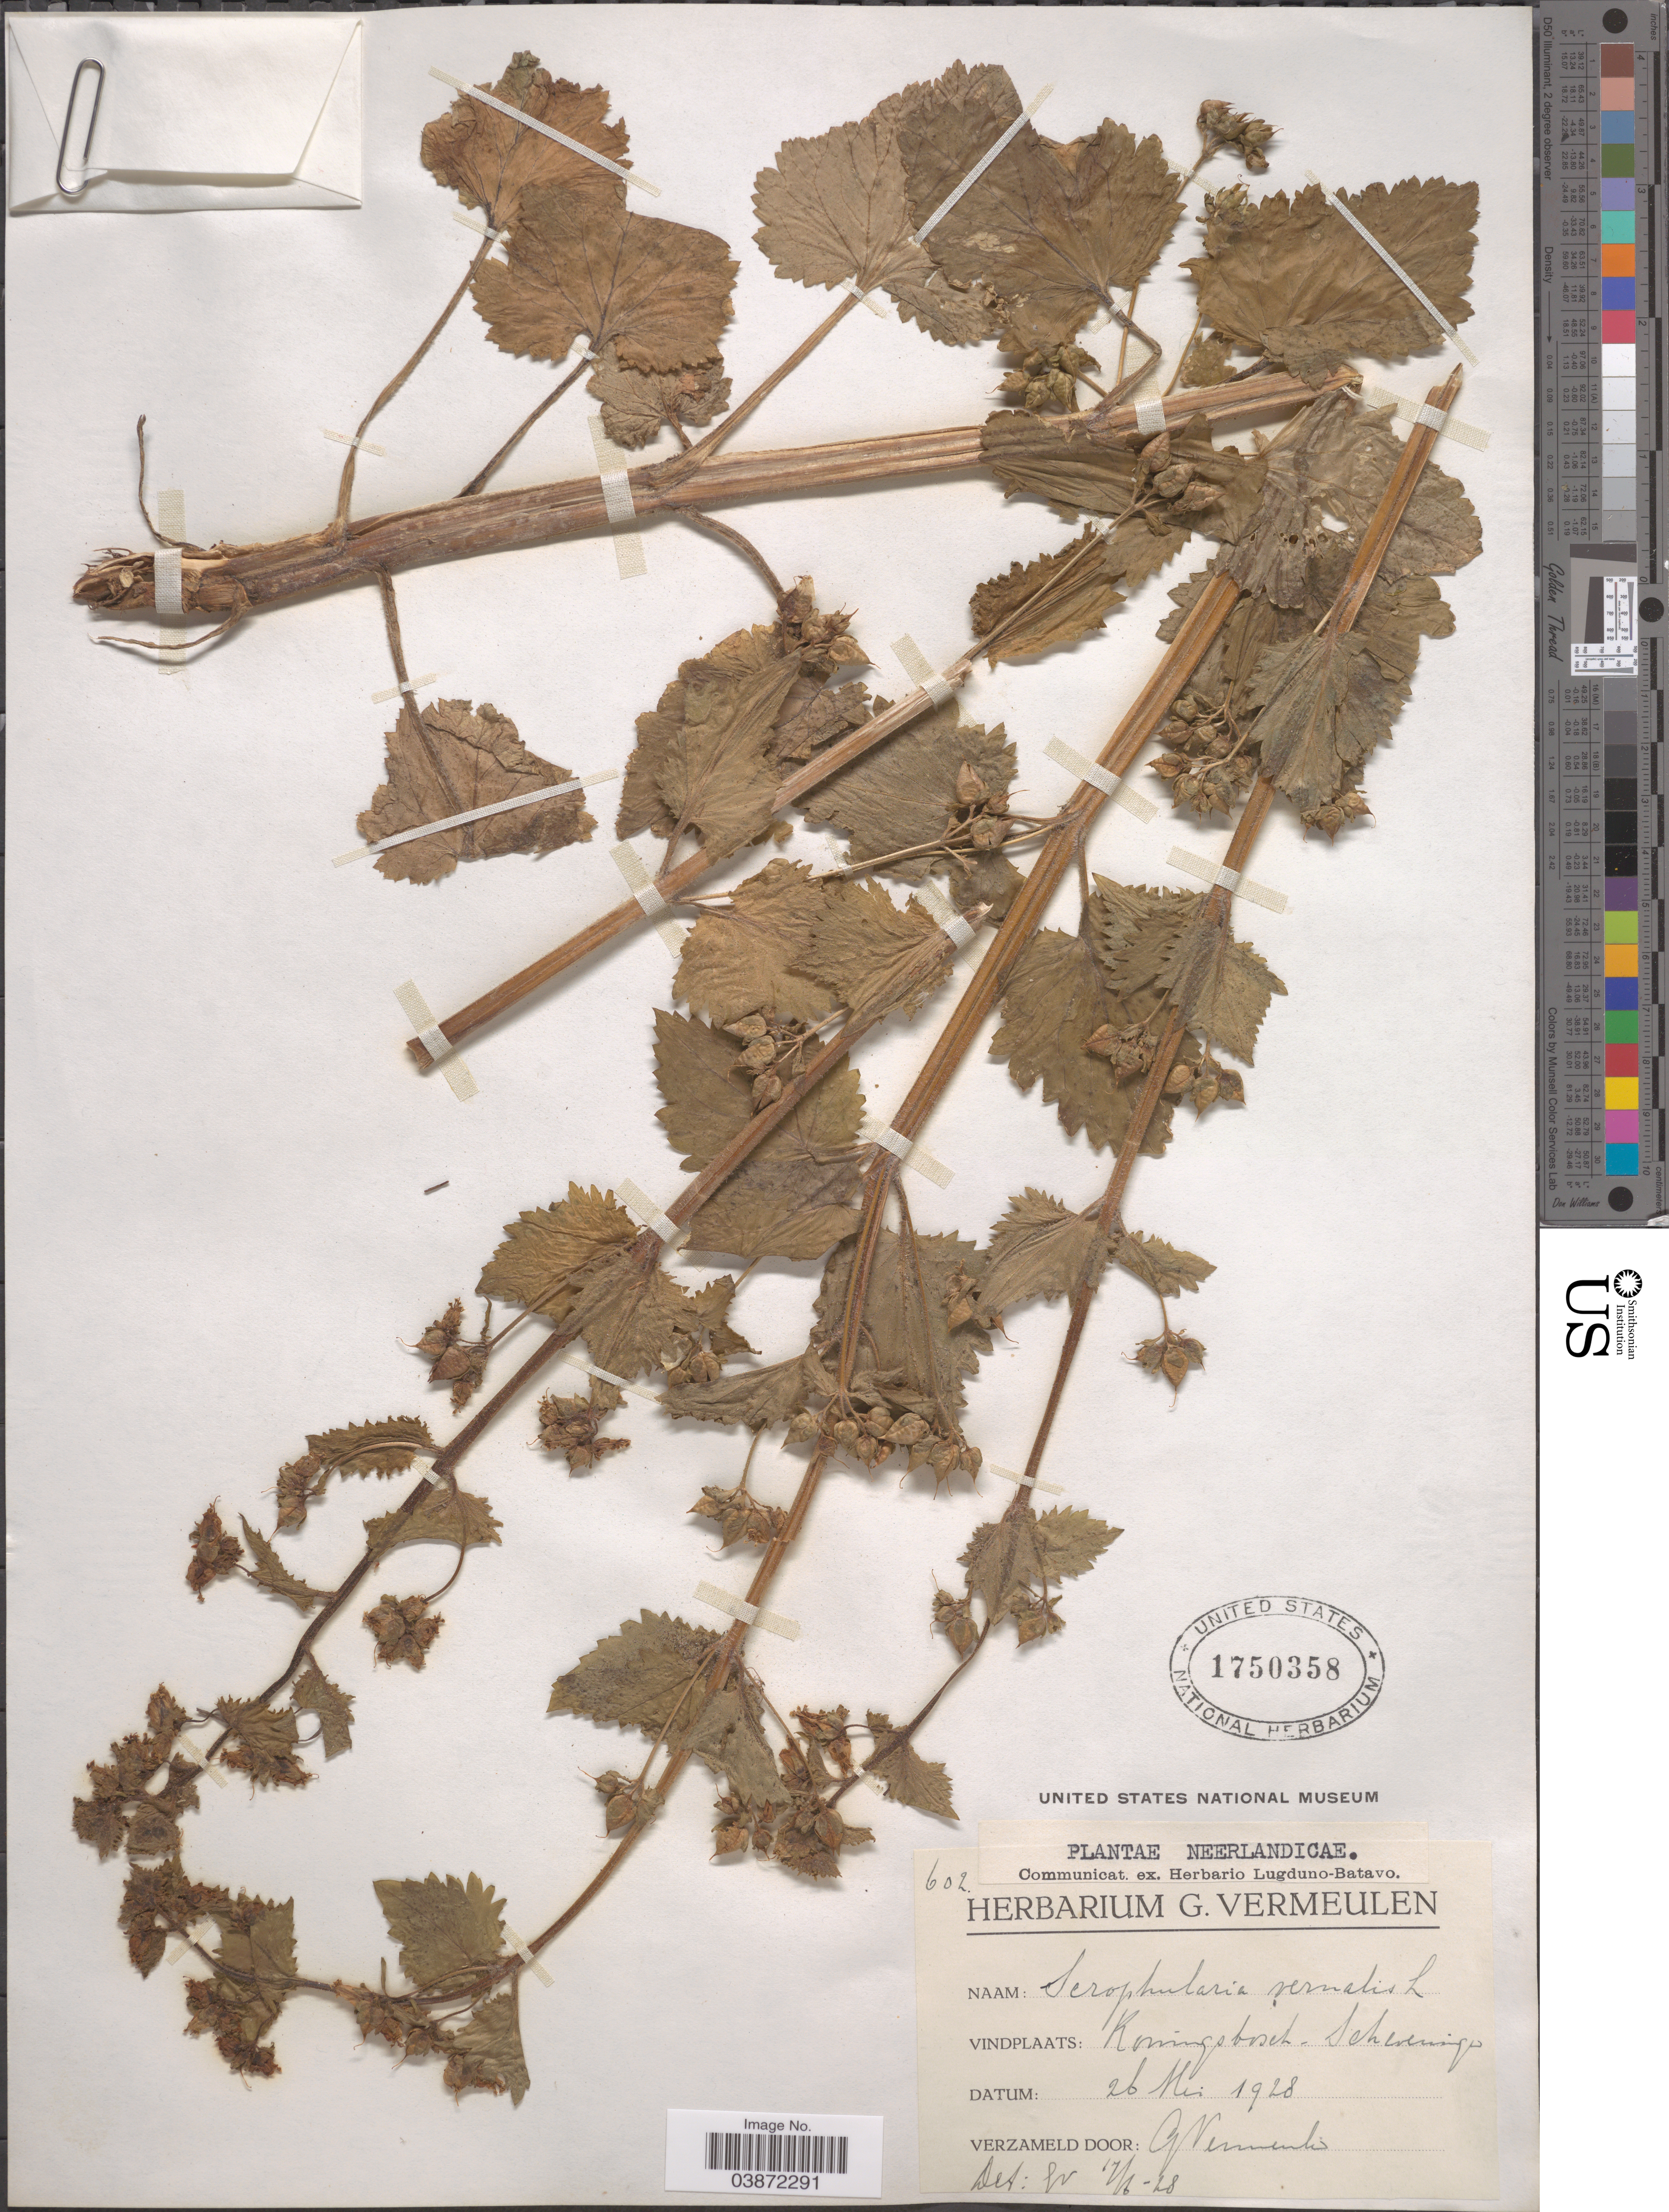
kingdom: Plantae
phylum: Tracheophyta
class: Magnoliopsida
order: Lamiales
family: Scrophulariaceae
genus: Scrophularia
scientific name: Scrophularia vernalis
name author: L.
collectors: G. Vermeulen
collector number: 602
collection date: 1928-05-26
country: Netherlands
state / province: Zuid Holland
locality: Neerlandicae. Koningsbosch, Scheveningen.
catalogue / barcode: US 1750358